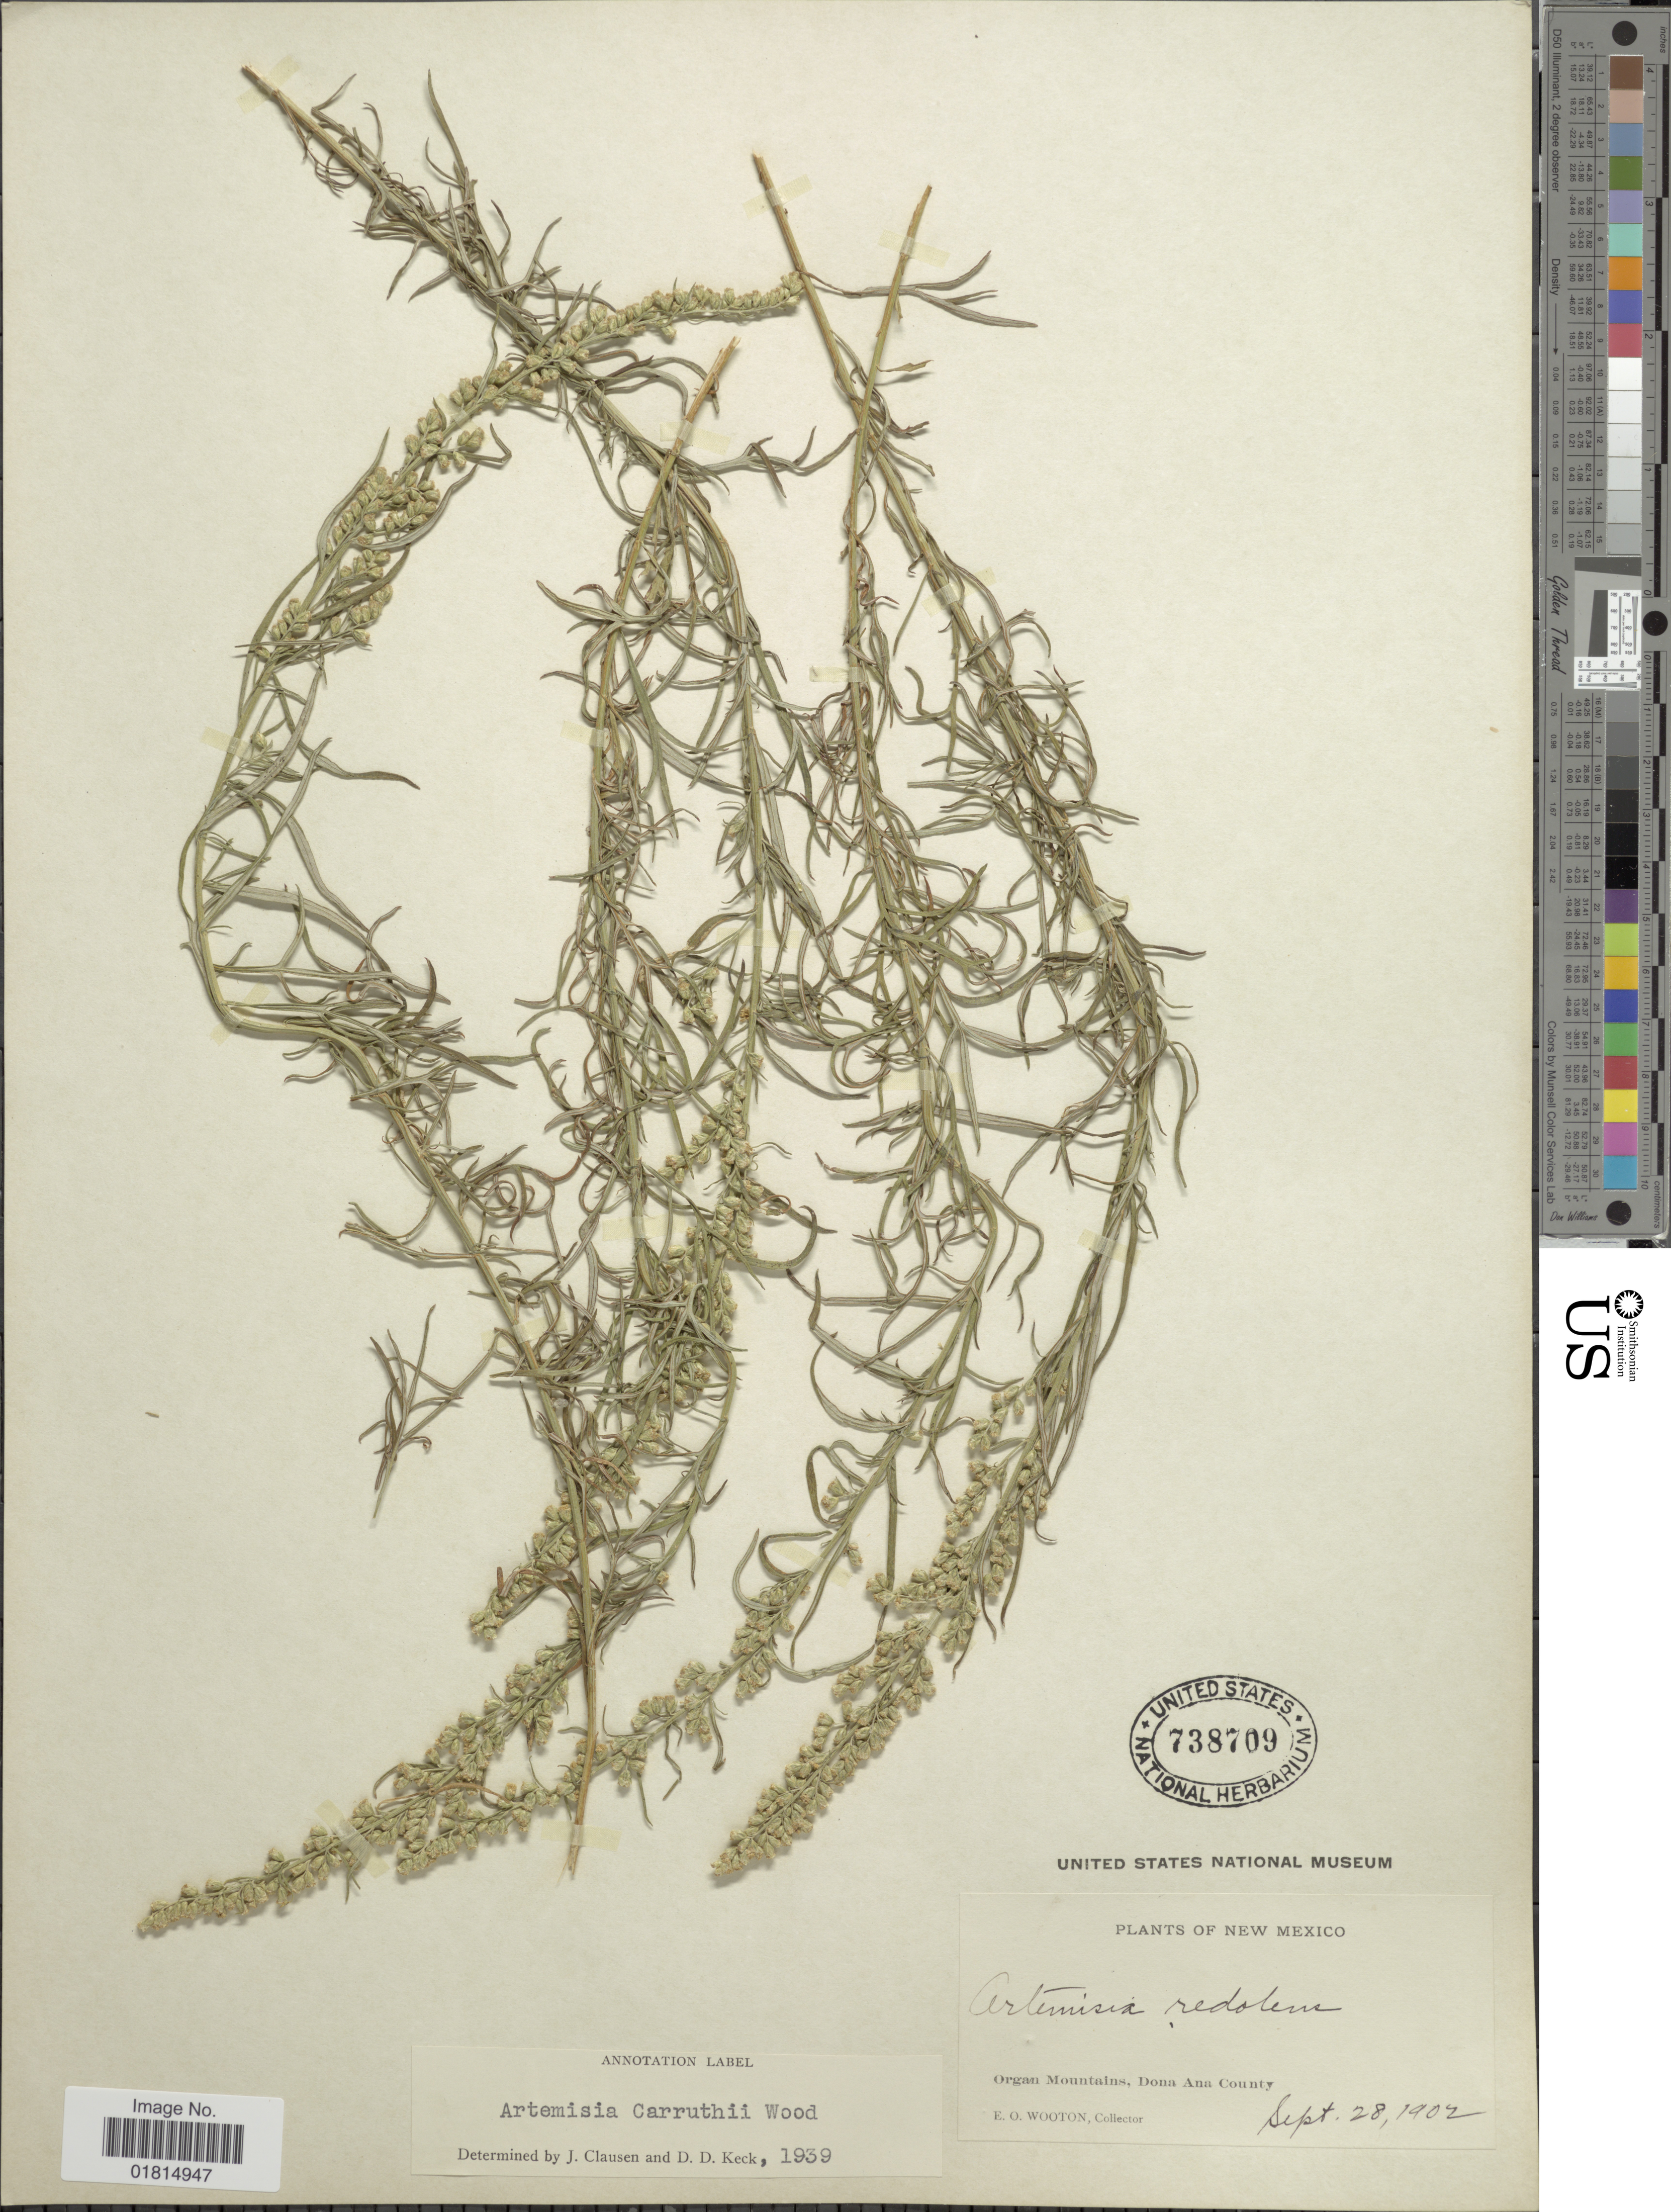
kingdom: Plantae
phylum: Tracheophyta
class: Magnoliopsida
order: Asterales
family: Asteraceae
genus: Artemisia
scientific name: Artemisia carruthii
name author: Alph. Wood ex Carruth.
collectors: E. O. Wooton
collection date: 1902-09-28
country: United States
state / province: New Mexico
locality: Organ Mountains, Dona Ana County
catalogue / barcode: US 738709